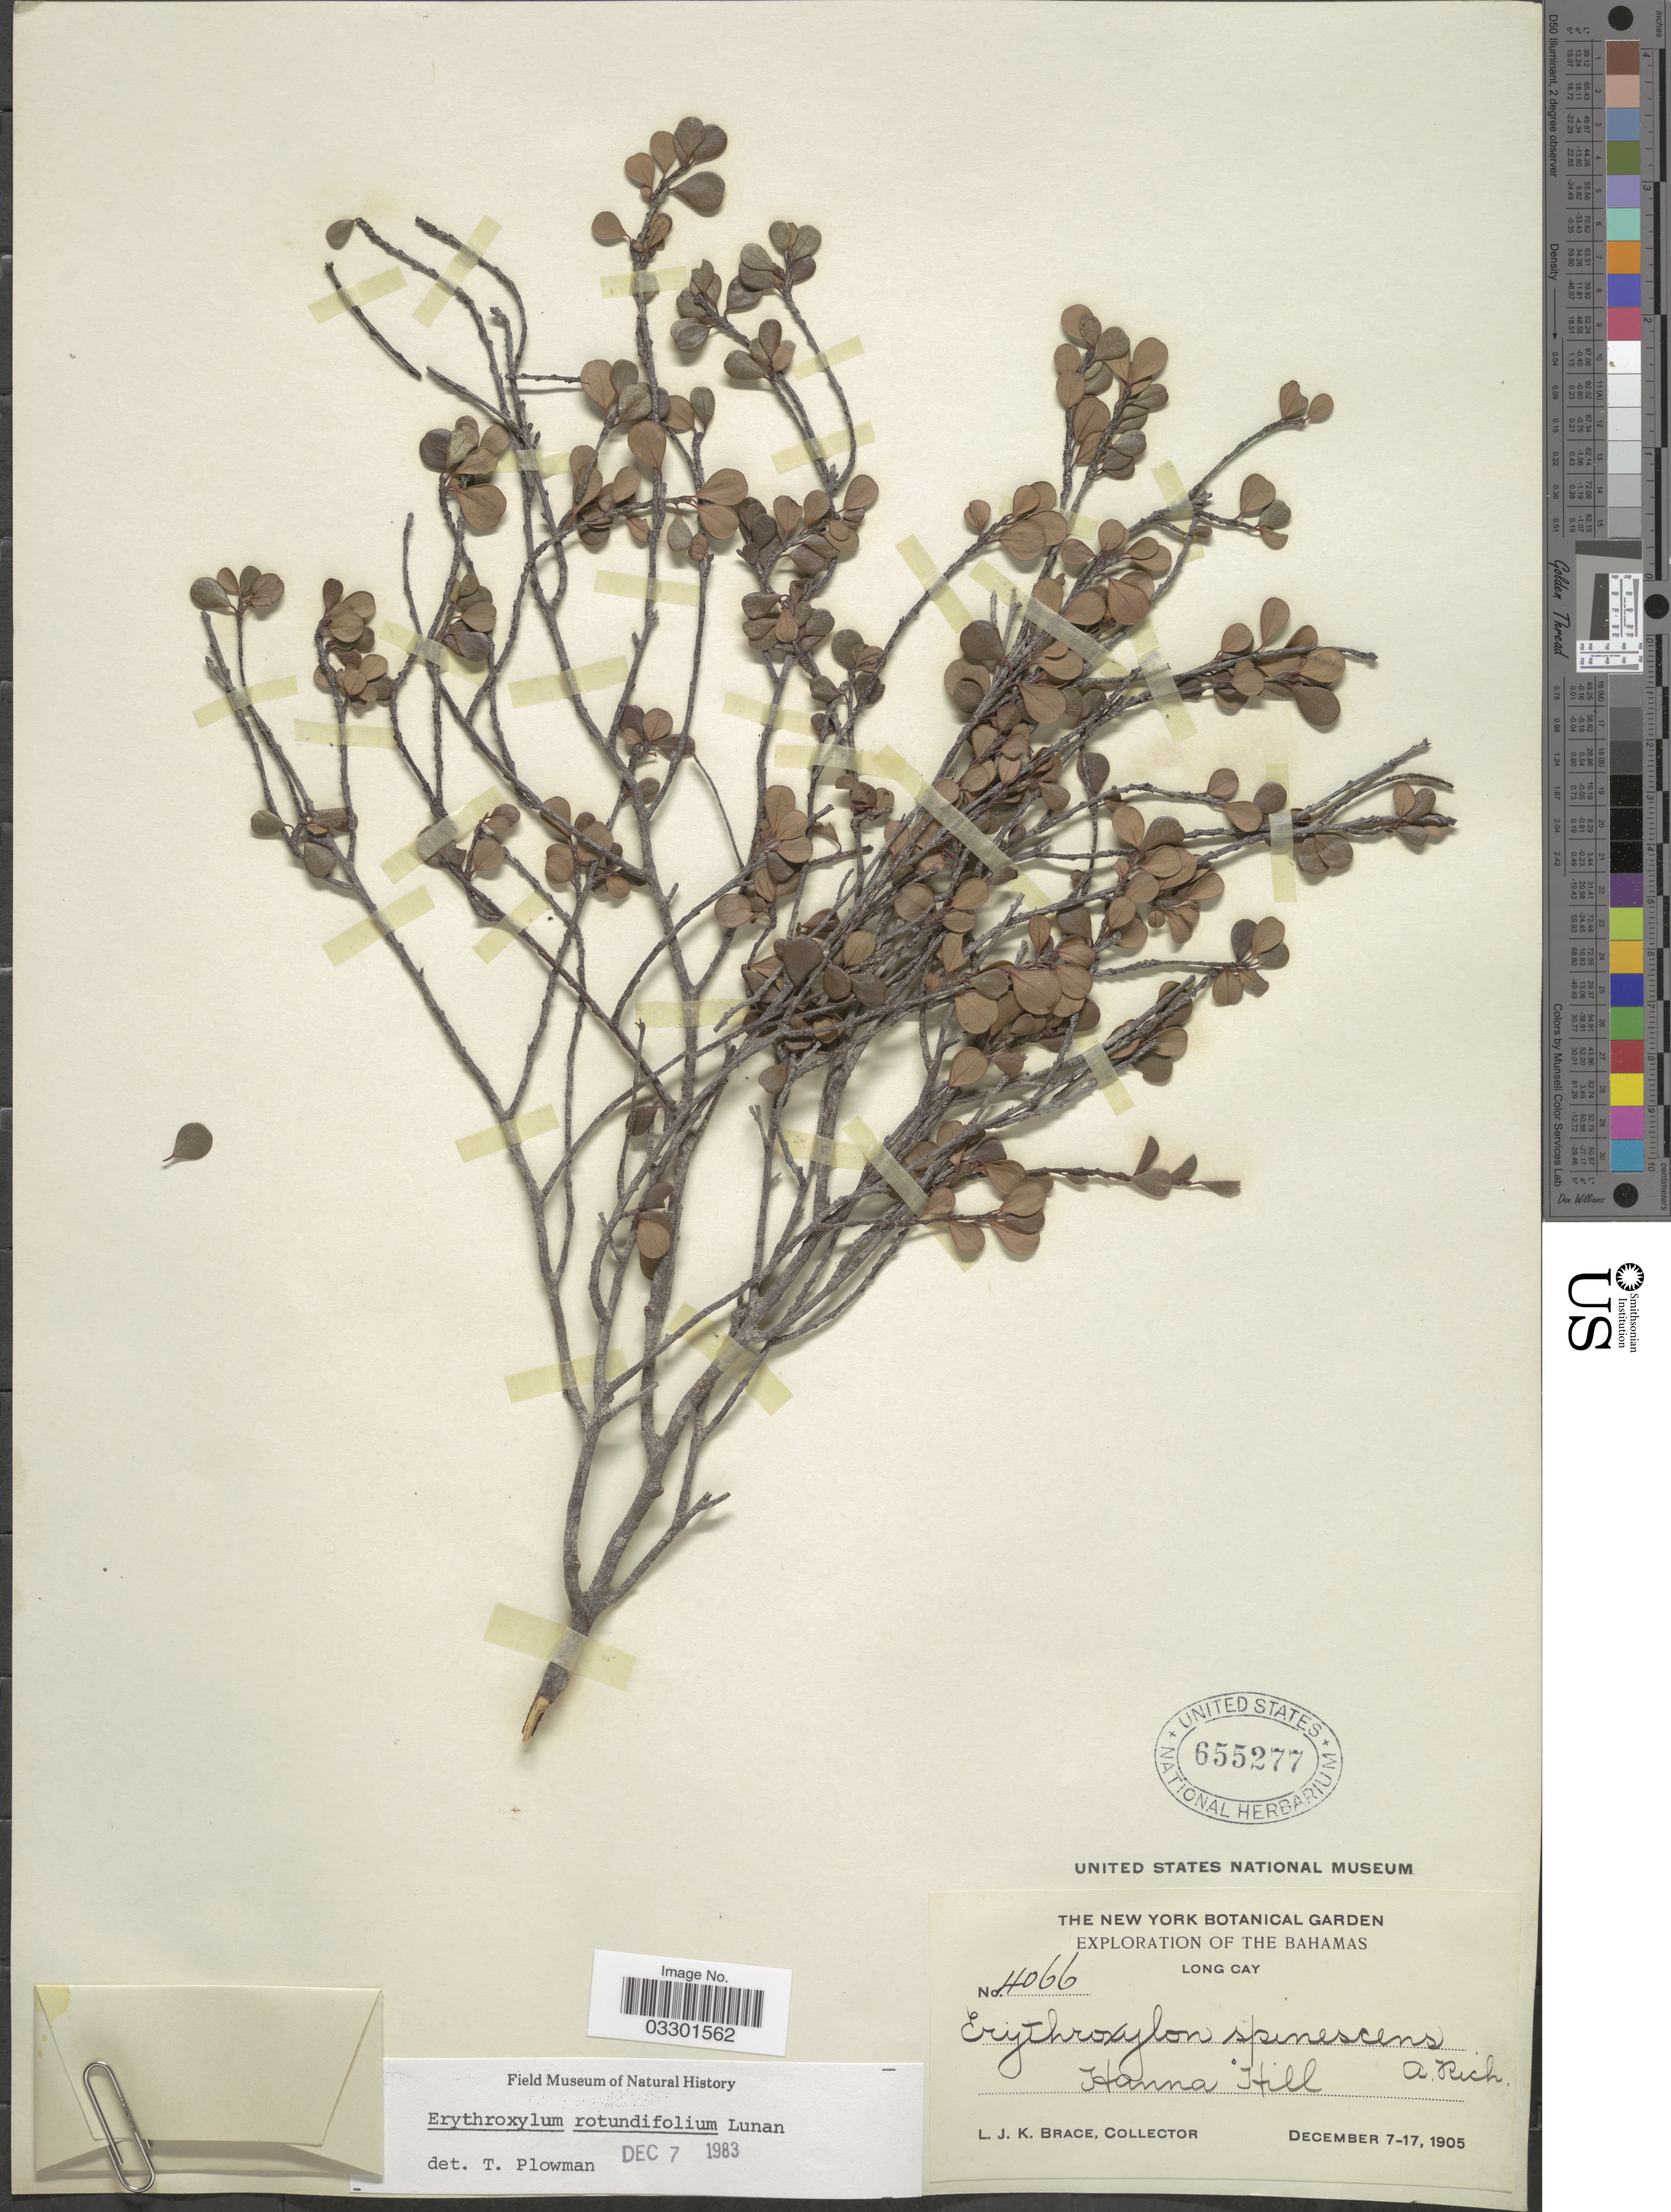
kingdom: Plantae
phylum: Tracheophyta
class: Magnoliopsida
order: Malpighiales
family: Erythroxylaceae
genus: Erythroxylum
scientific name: Erythroxylum rotundifolium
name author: Lunan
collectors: L. J. K. Brace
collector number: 4066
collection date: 1905-12-07/1905-12-17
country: Bahamas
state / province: Acklins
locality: Long Cay. Hanna Hill.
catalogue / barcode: US 655277